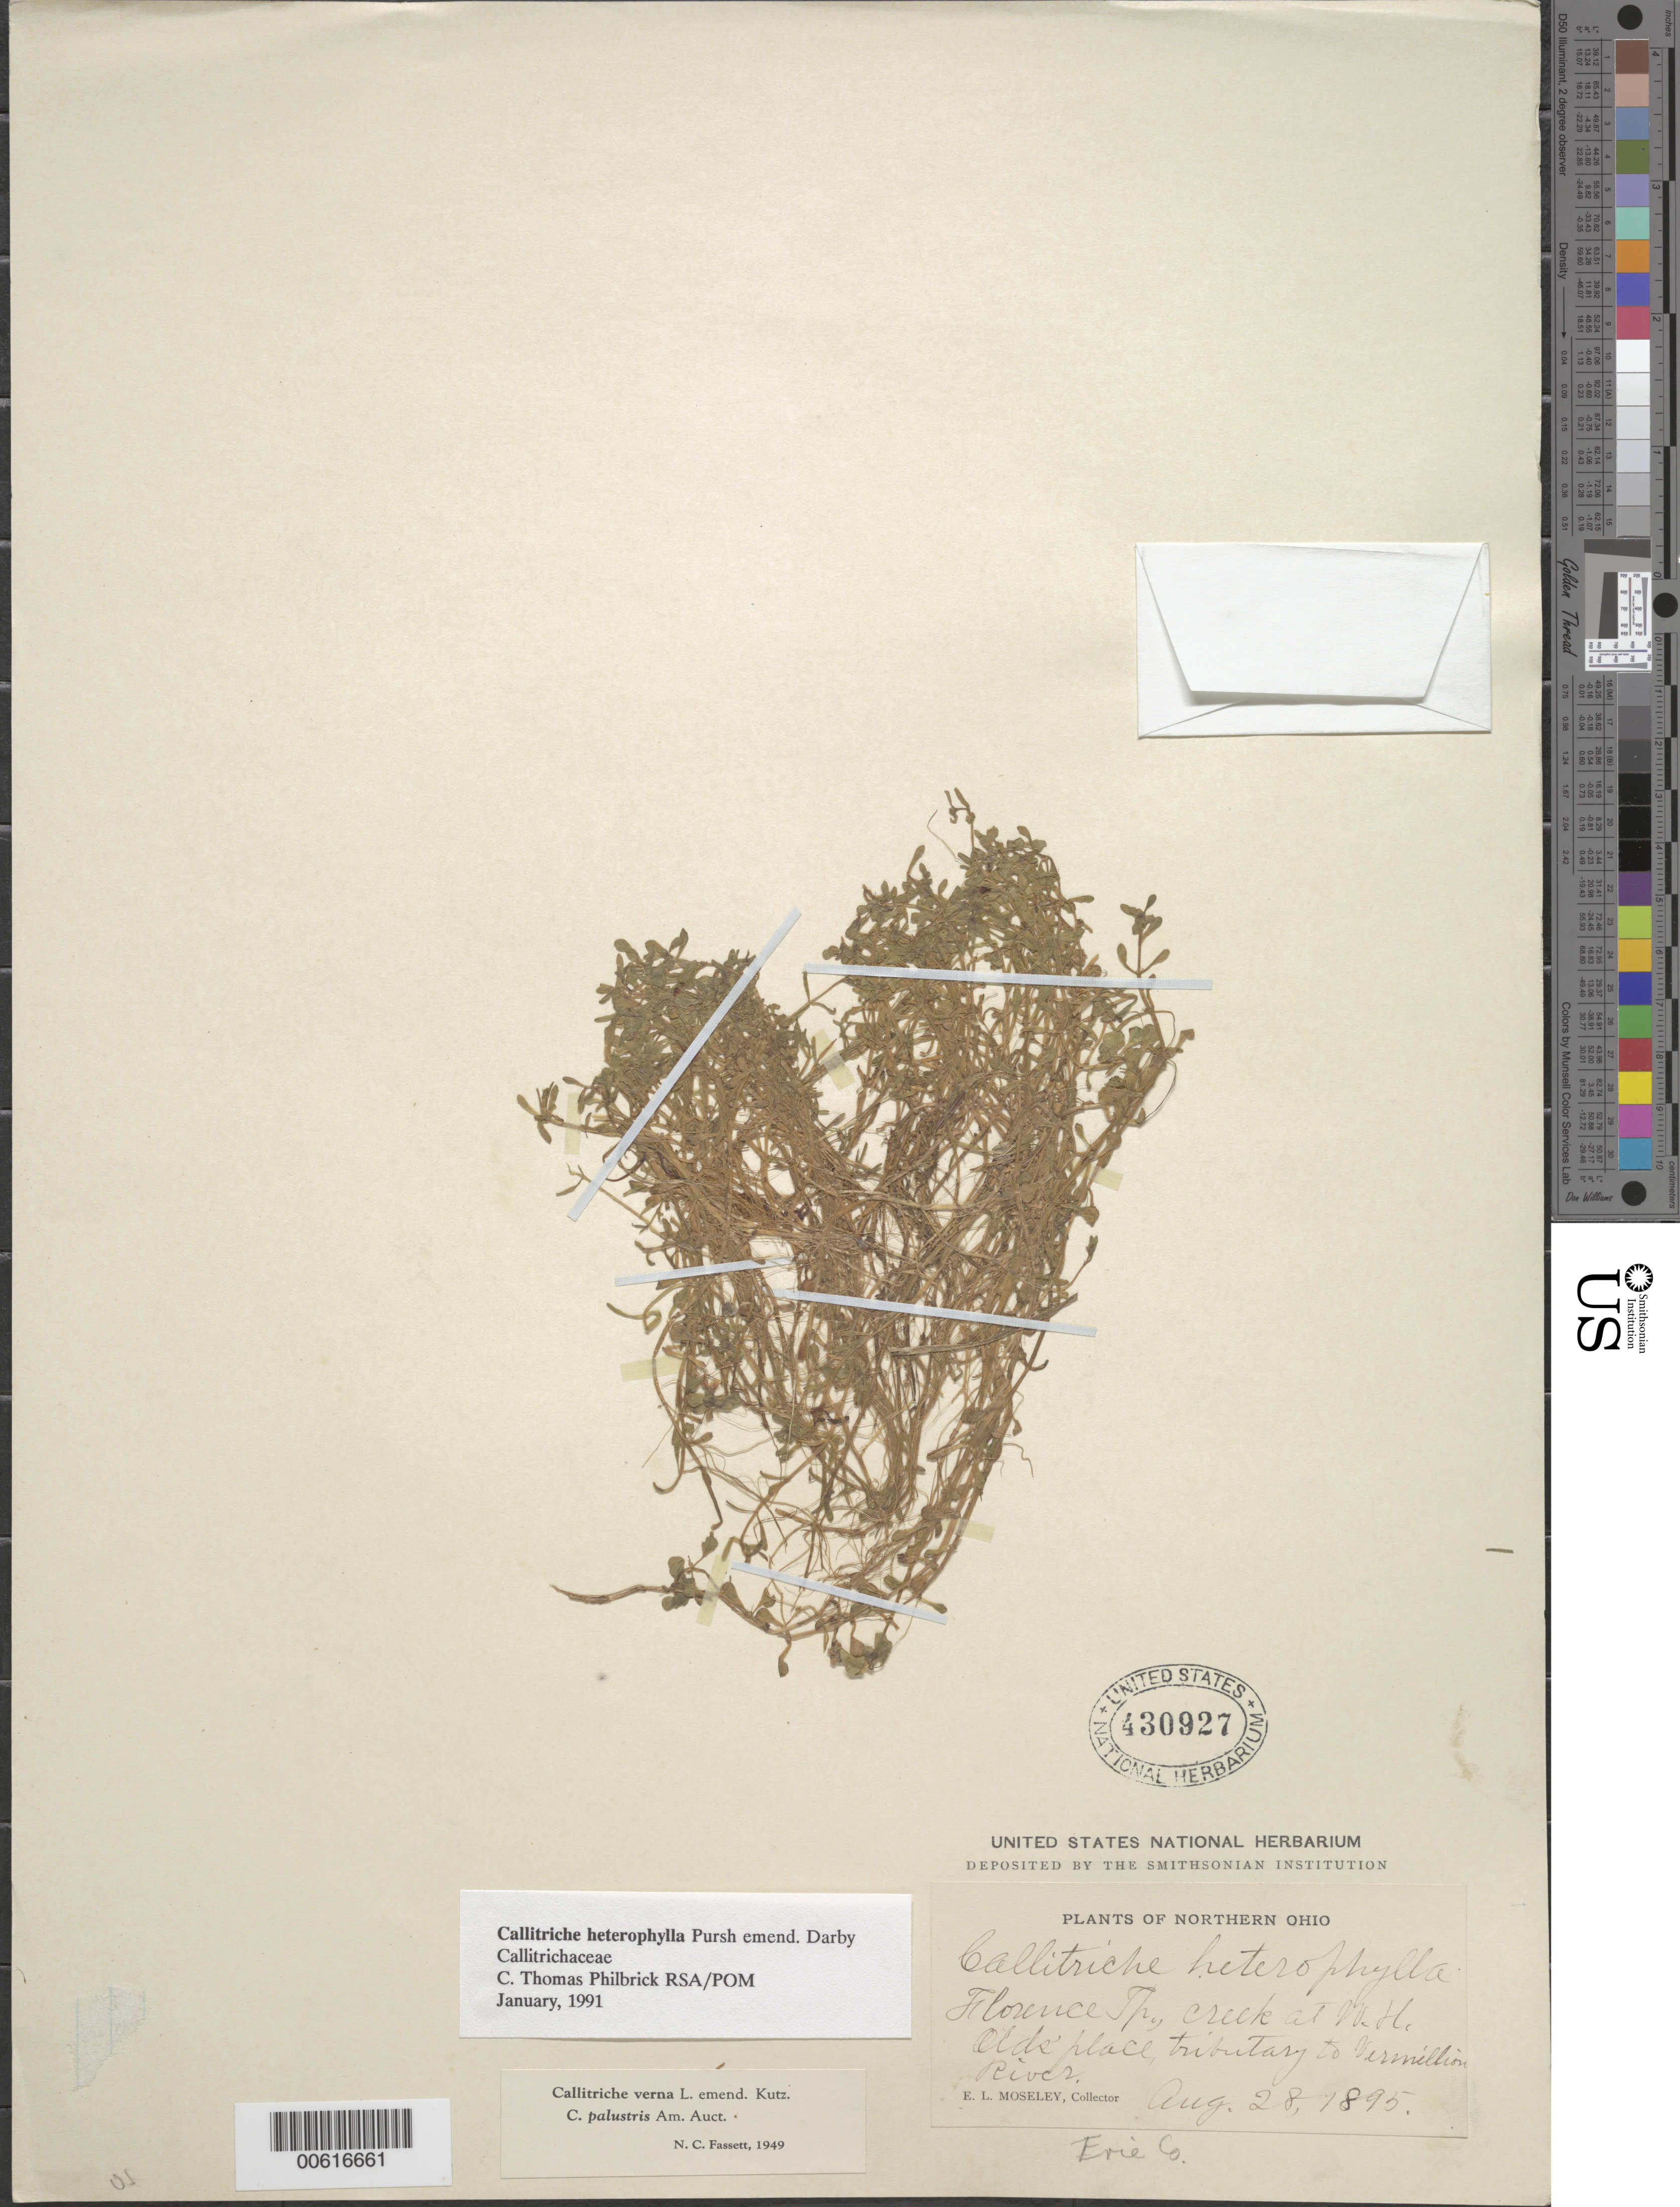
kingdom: Plantae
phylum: Tracheophyta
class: Magnoliopsida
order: Lamiales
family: Plantaginaceae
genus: Callitriche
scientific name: Callitriche heterophylla Pursh emend. Darby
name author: Pursh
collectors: E. Moseley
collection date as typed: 28 Aug 1895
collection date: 1895-08-28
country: United States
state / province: Ohio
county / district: Erie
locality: Florence Typ. Creek at W.H. Olds Place, tributary to Vermillion River.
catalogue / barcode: US 430927